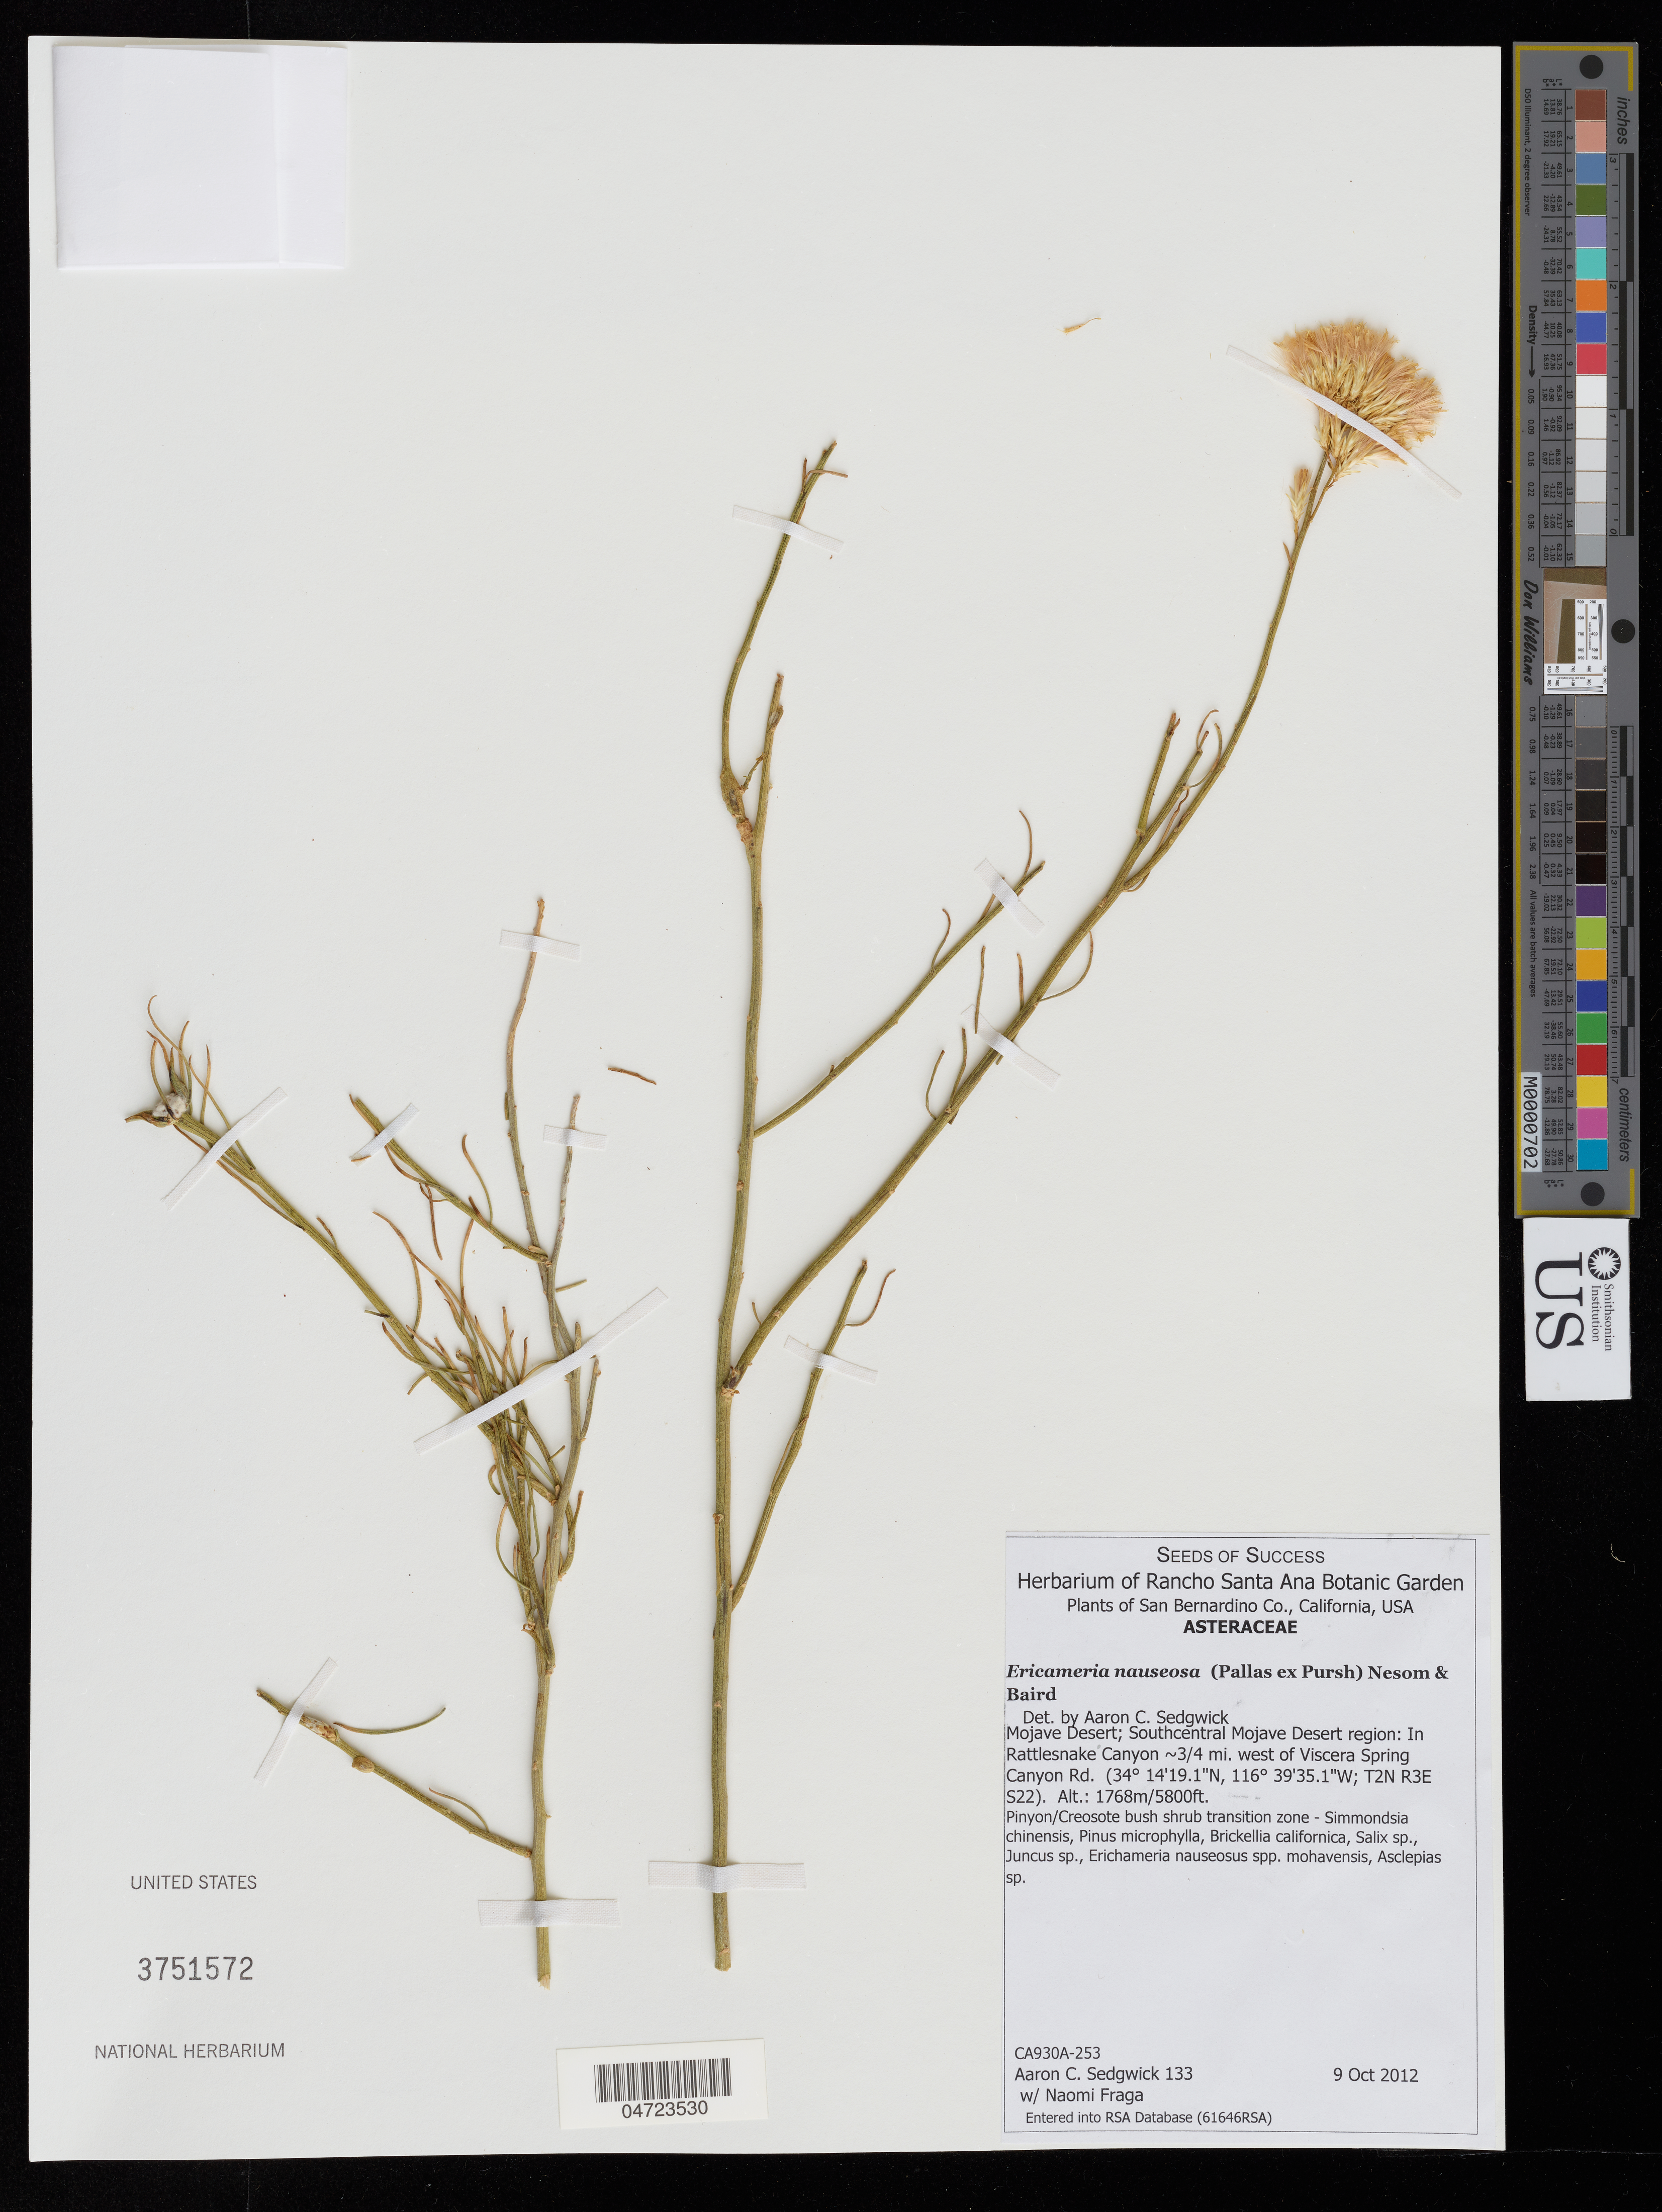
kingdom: Plantae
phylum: Tracheophyta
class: Magnoliopsida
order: Asterales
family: Asteraceae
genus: Ericameria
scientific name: Ericameria nauseosa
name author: (Pall. ex Pursh) G.L. Nesom & G.I. Baird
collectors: A. Sedgwick & N. Fraga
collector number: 133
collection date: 2012-10-09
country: United States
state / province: California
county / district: San Bernardino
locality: San Bernardino Co. Mojave Desert; Southcentral Mojave Desert region: In Rattlesnake Canyon ~3/4 mi. west of Viscera Spring Canyon Rd. (T2N R3E S22).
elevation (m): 1768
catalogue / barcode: US 3751572